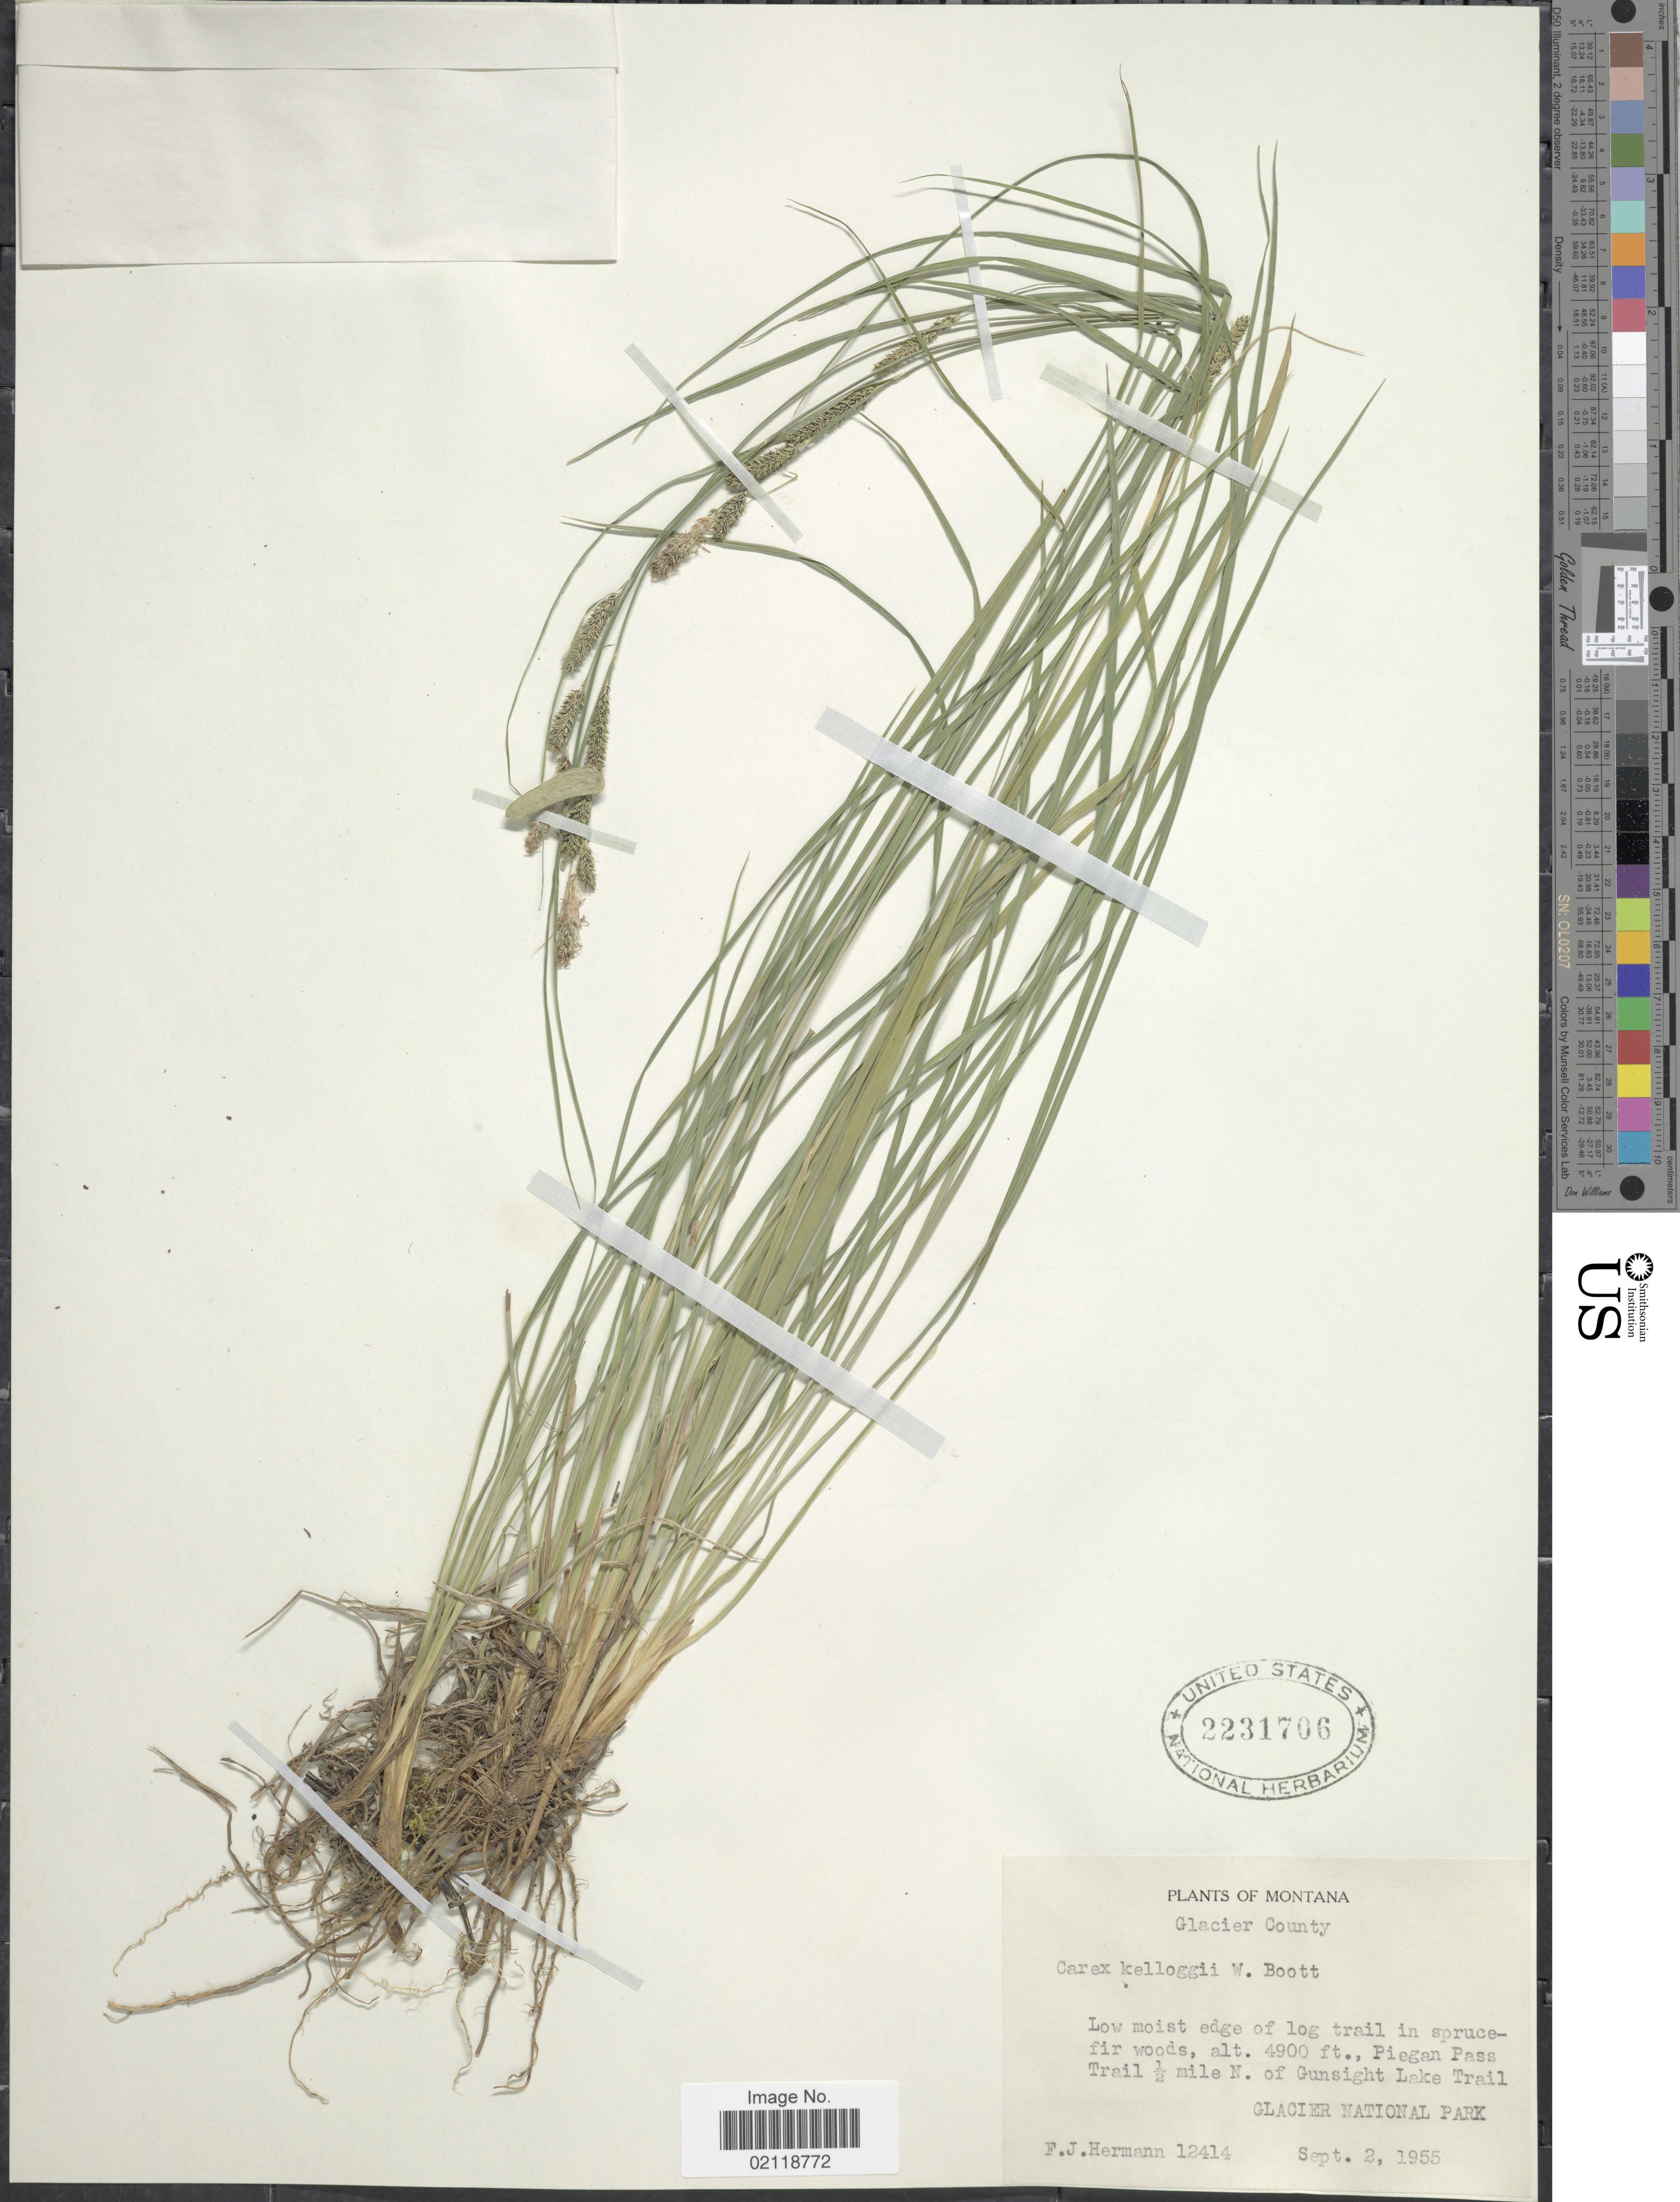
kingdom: Plantae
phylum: Tracheophyta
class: Liliopsida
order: Poales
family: Cyperaceae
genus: Carex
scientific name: Carex kelloggii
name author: W. Boott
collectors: F. J. Hermann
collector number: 12414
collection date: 1955-09-02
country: United States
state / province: Montana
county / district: Glacier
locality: low moist edge of log trail in woods, Piegan Pass Trail 1/2 mile N. of Gunsight Lake Trail, Glacier National Park.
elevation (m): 1494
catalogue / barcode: US 2231706